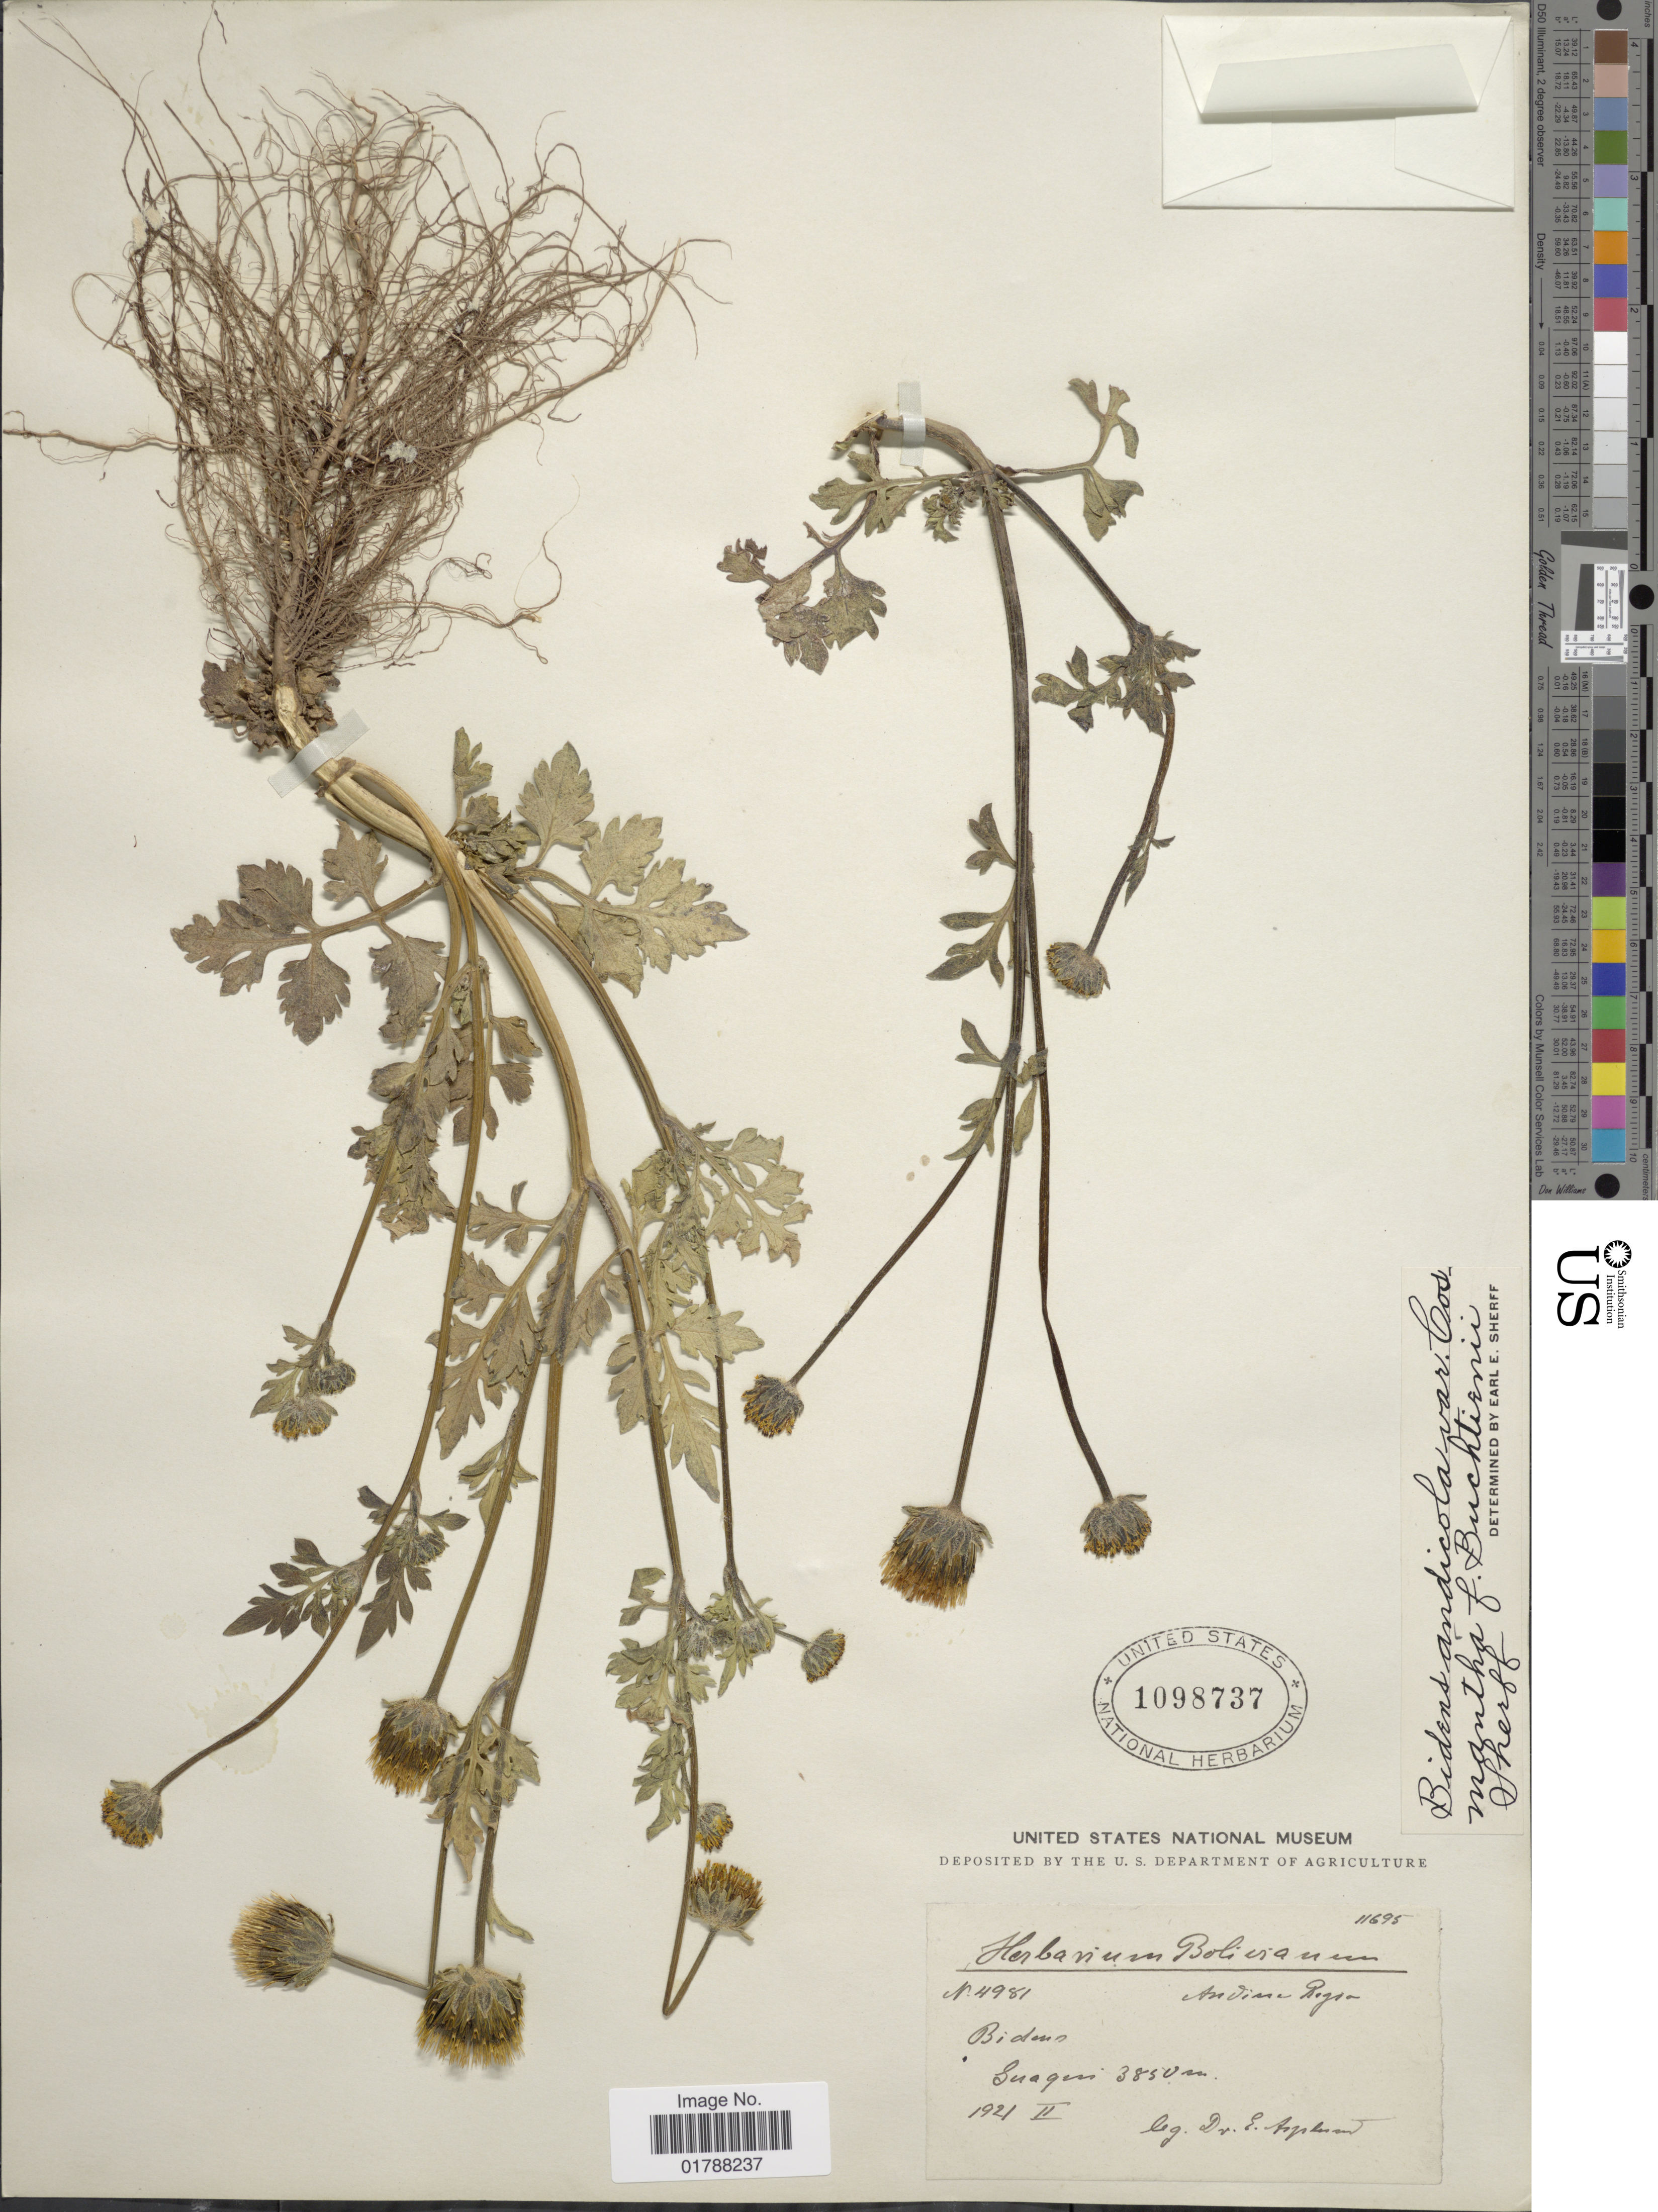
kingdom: Plantae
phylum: Tracheophyta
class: Magnoliopsida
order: Asterales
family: Asteraceae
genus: Bidens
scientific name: Bidens andicola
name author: Kunth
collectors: E. Asplund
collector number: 11695/4981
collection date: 1921-02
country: Bolivia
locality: Guaqui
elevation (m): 3850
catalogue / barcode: US 1098737